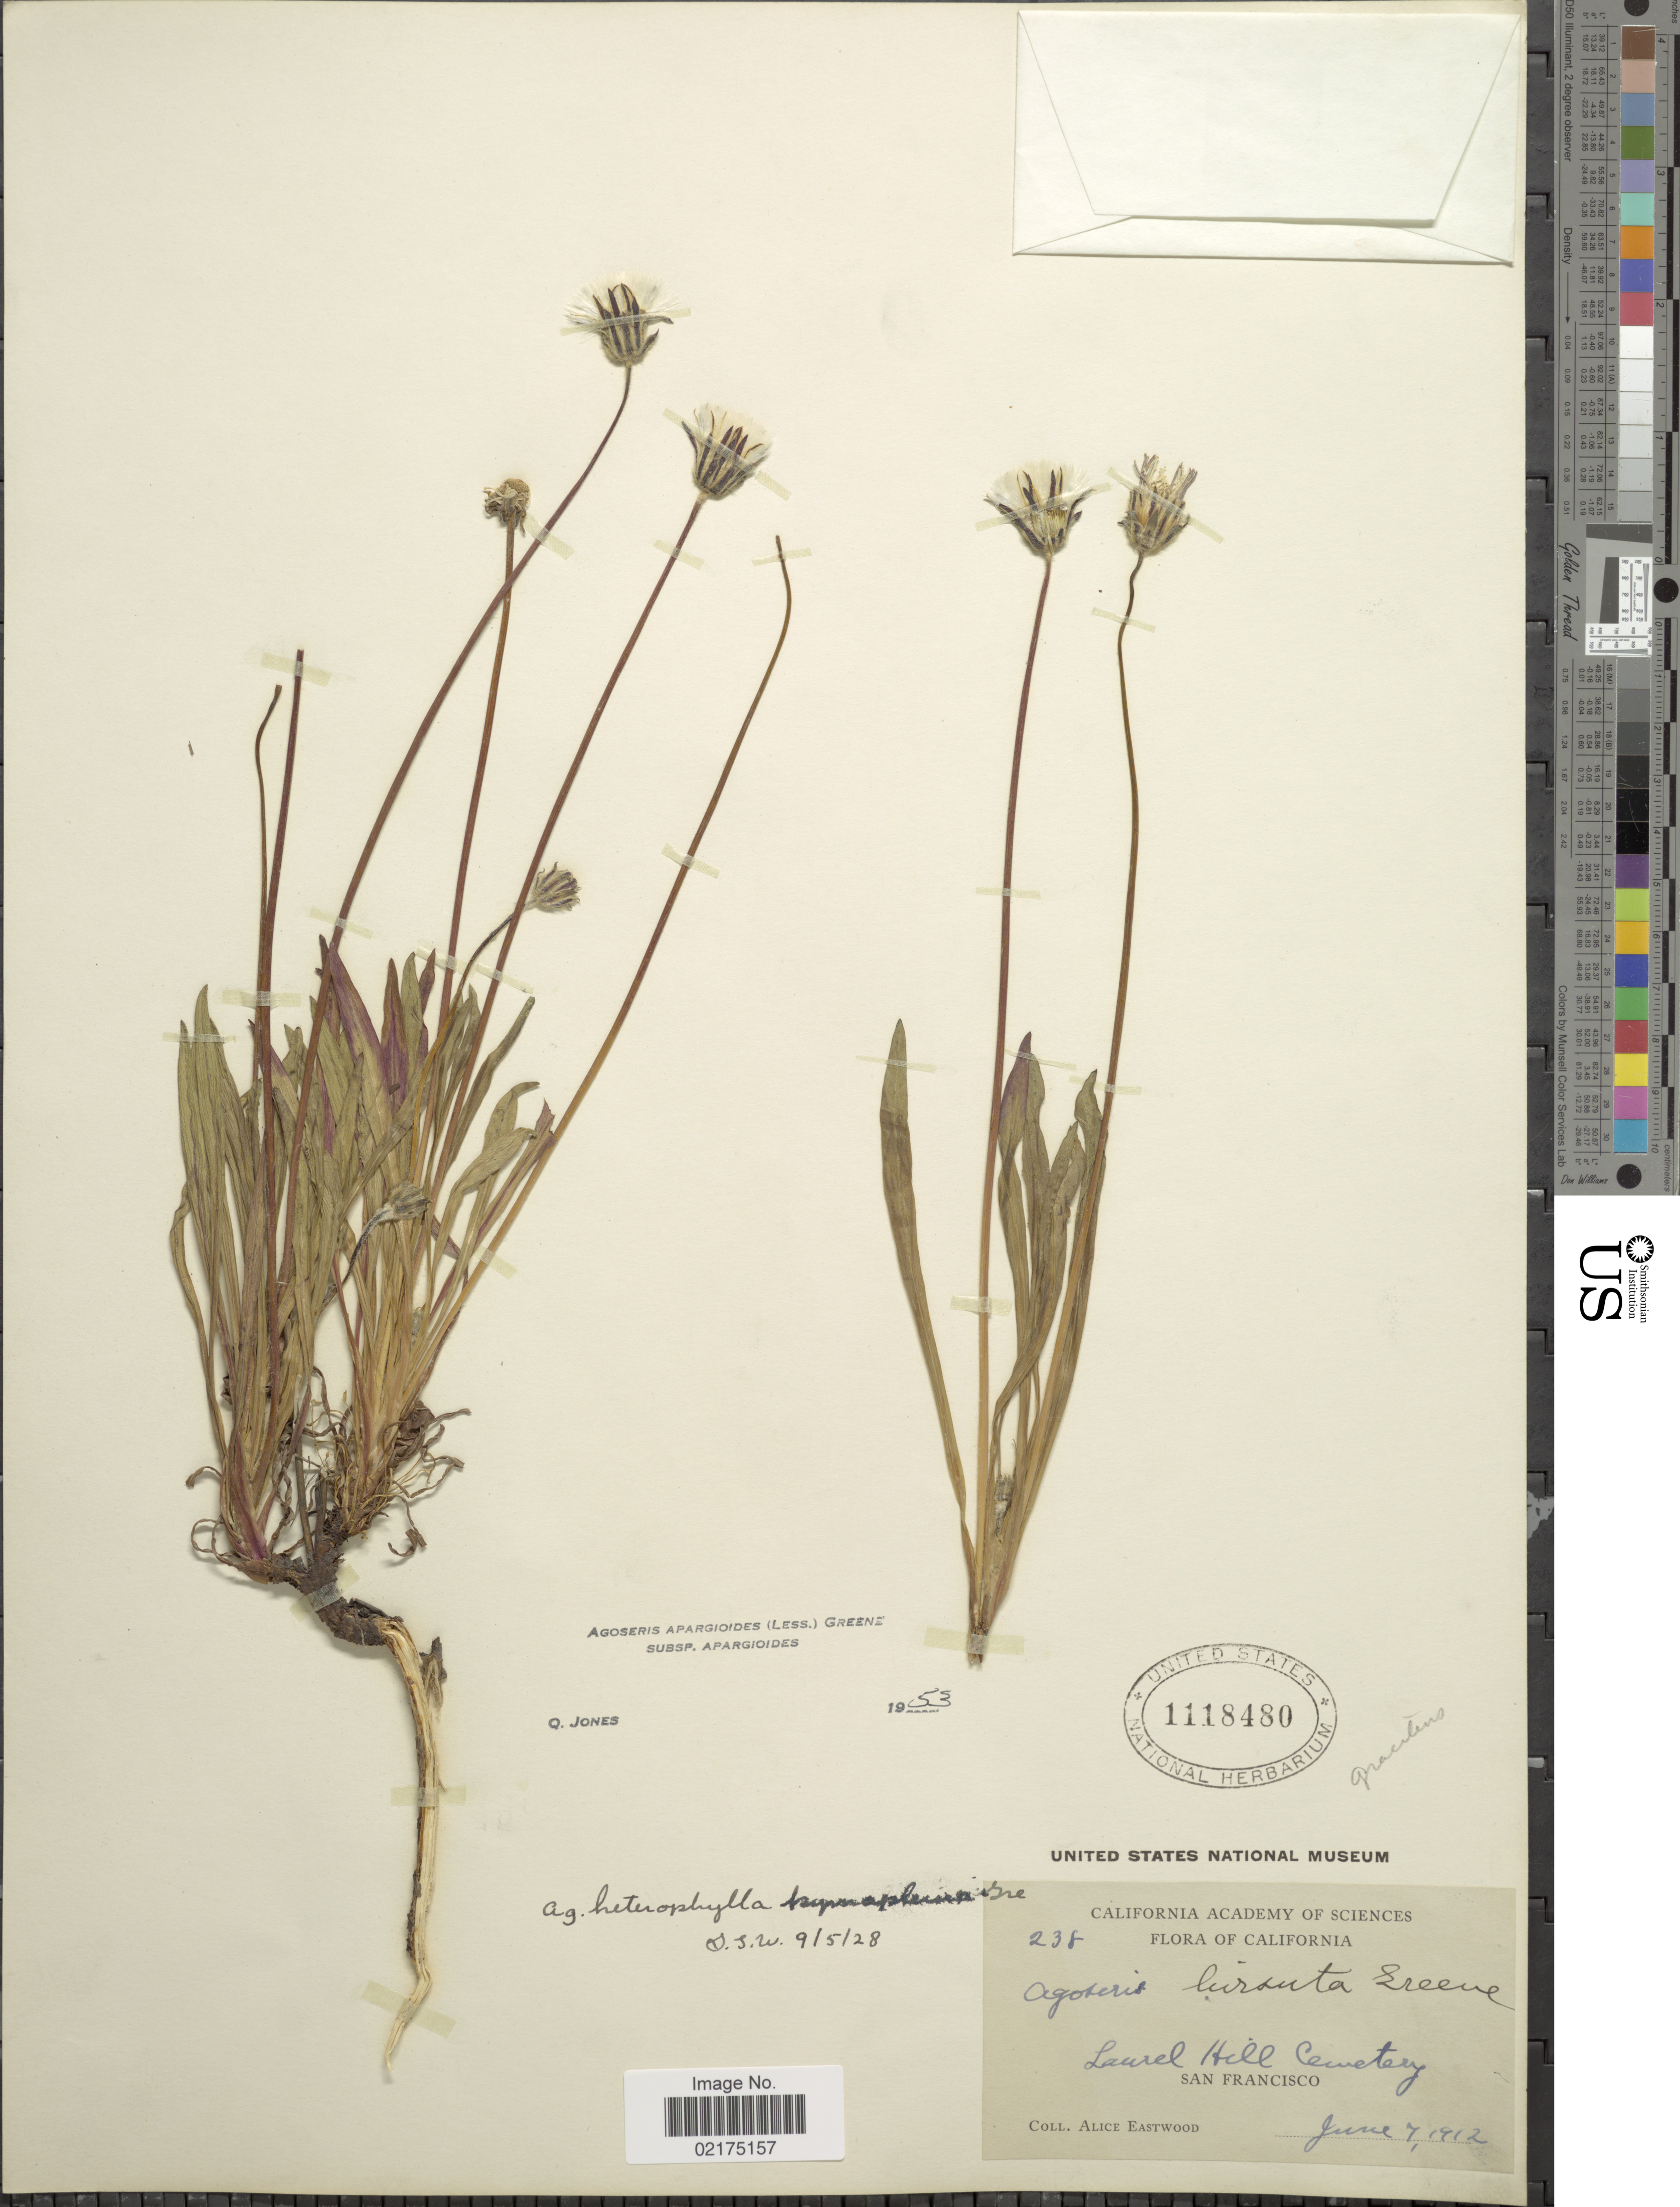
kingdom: Plantae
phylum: Tracheophyta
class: Magnoliopsida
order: Asterales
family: Asteraceae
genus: Agoseris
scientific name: Agoseris apargioides subsp. apargioides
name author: (Less.) Greene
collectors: A. Eastwood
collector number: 238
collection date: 1912-06-07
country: United States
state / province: California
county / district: San Francisco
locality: Laurel Hill Cemetery, San Francisco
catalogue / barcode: US 1118480